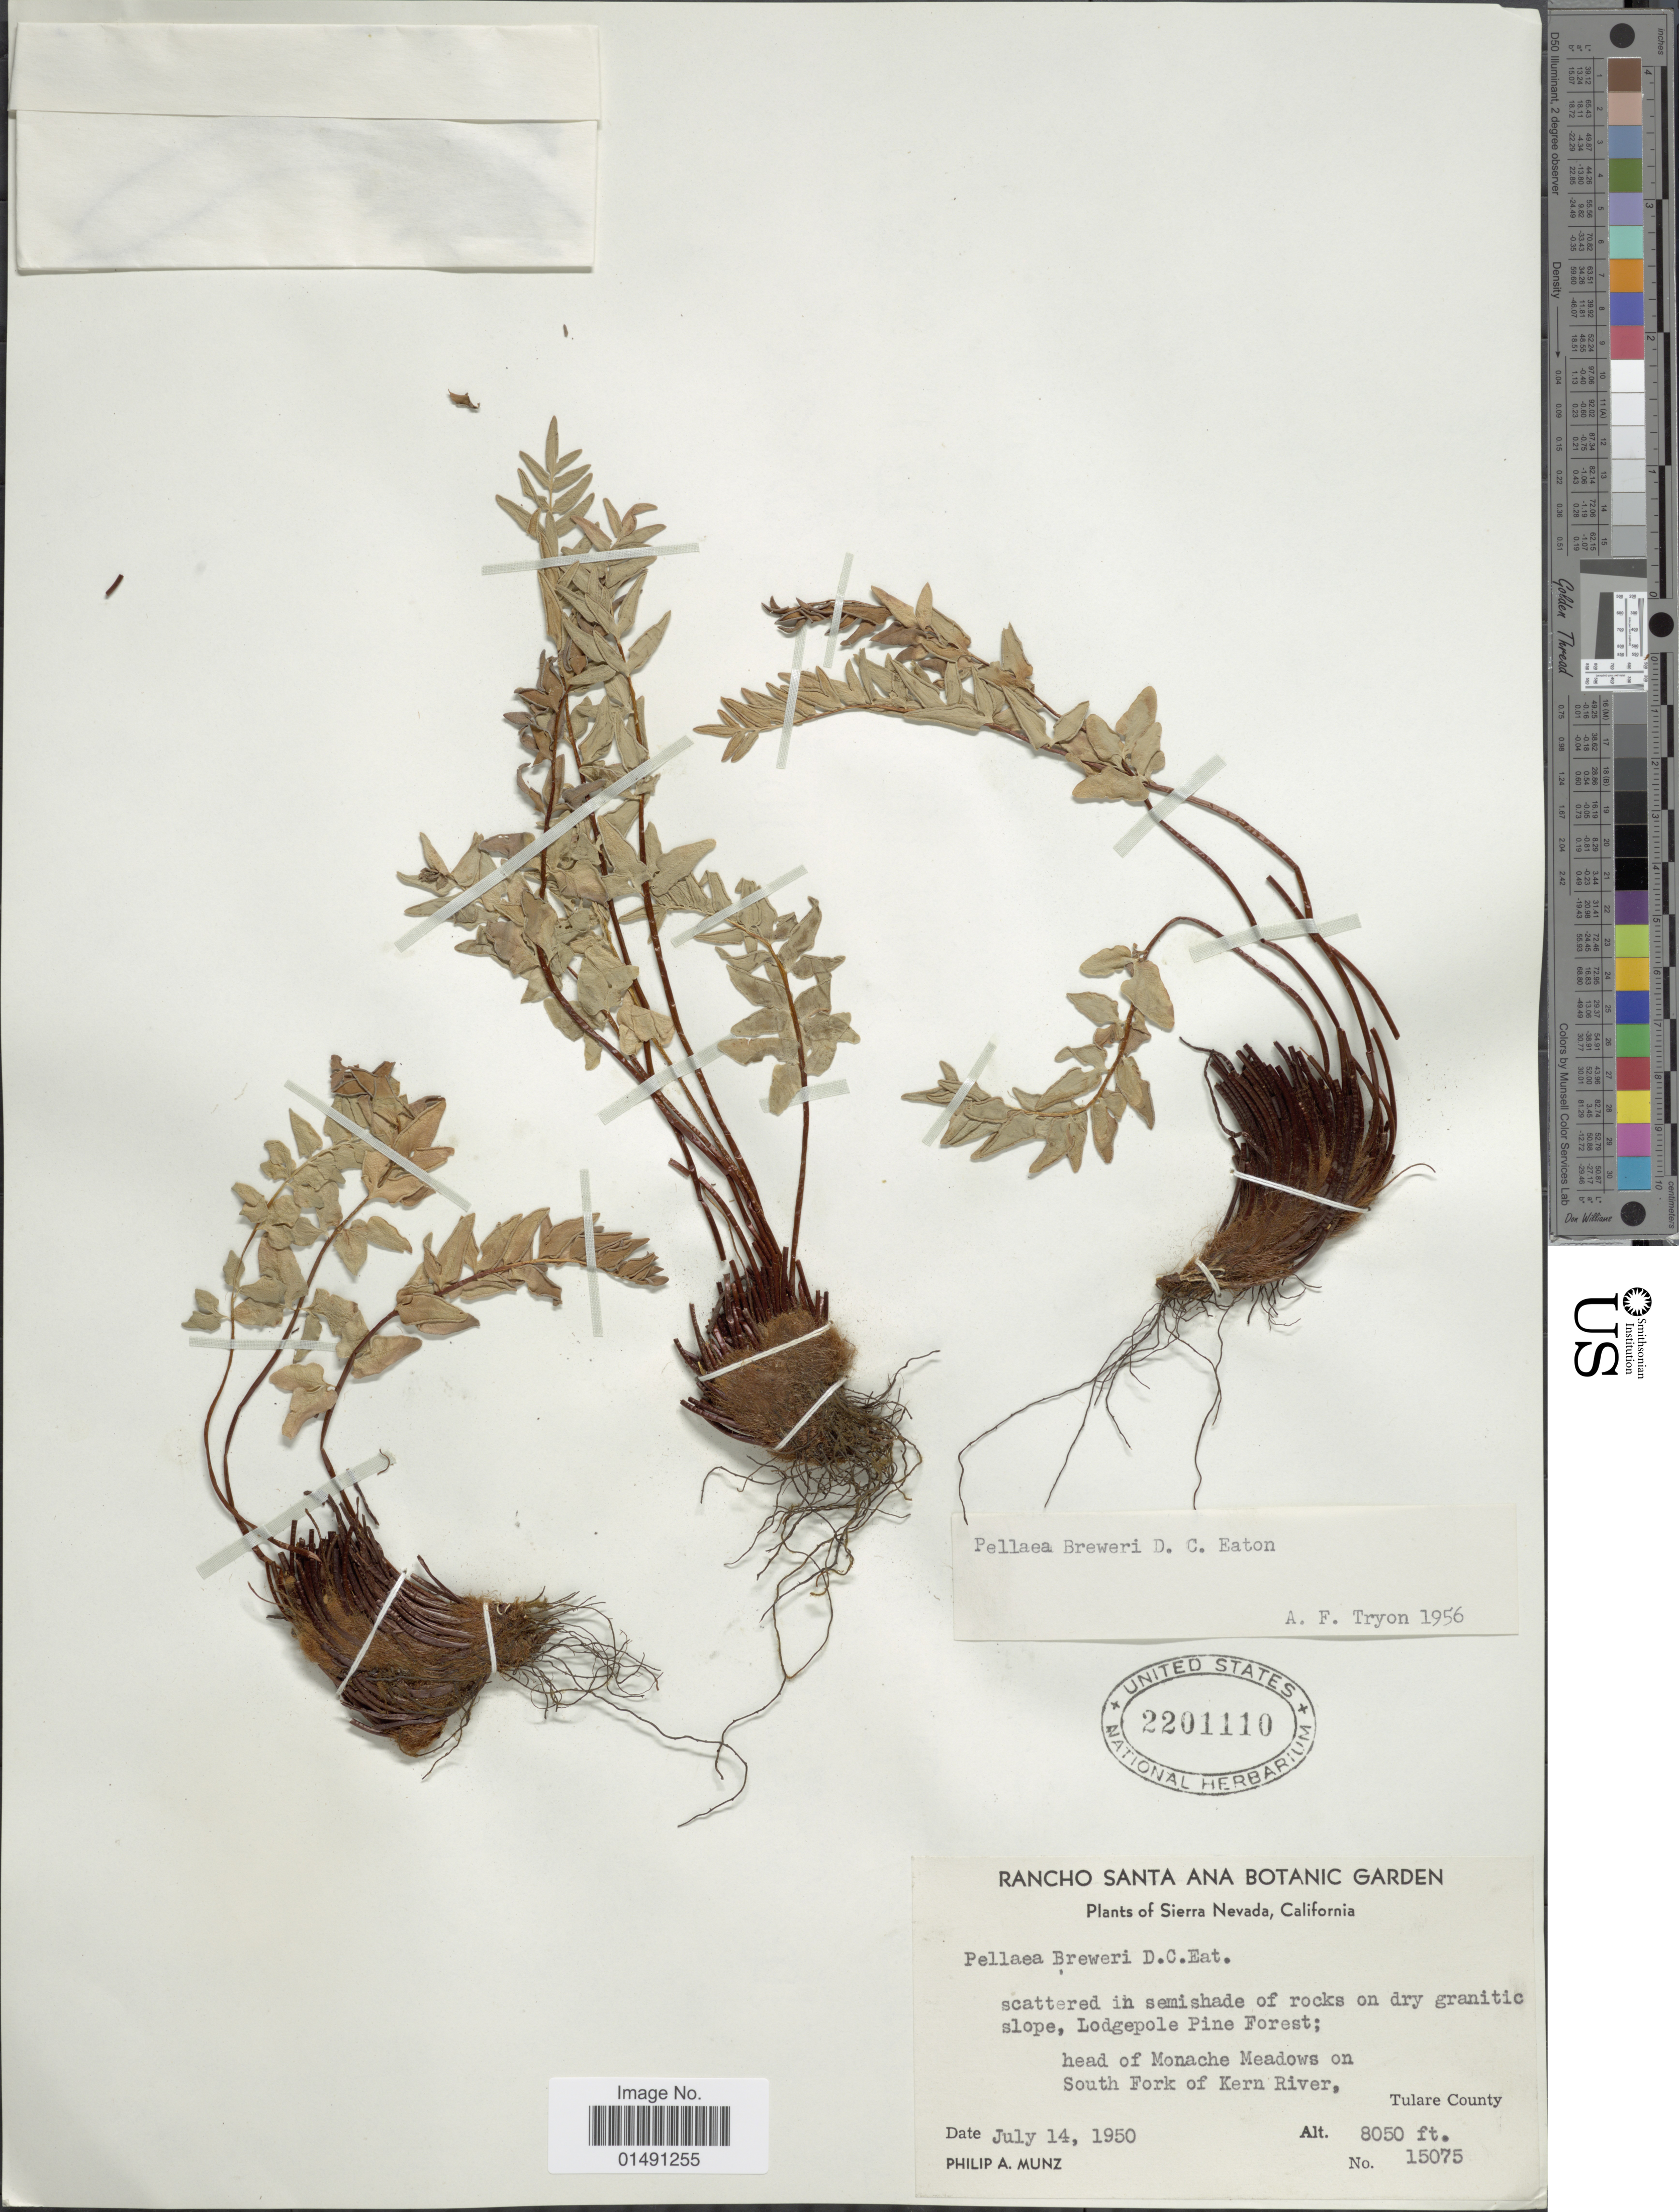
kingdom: Plantae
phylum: Tracheophyta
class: Polypodiopsida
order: Polypodiales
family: Pteridaceae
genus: Pellaea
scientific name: Pellaea breweri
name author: D.C. Eaton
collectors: P. A. Munz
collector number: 15075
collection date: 1950-07-14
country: United States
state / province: California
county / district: Tulare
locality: Sierra Nevada, Lodgepole Pine Forest; head of Monache Meadows on South Fork of Kern River, Tulare County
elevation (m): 2454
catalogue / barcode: US 2201110